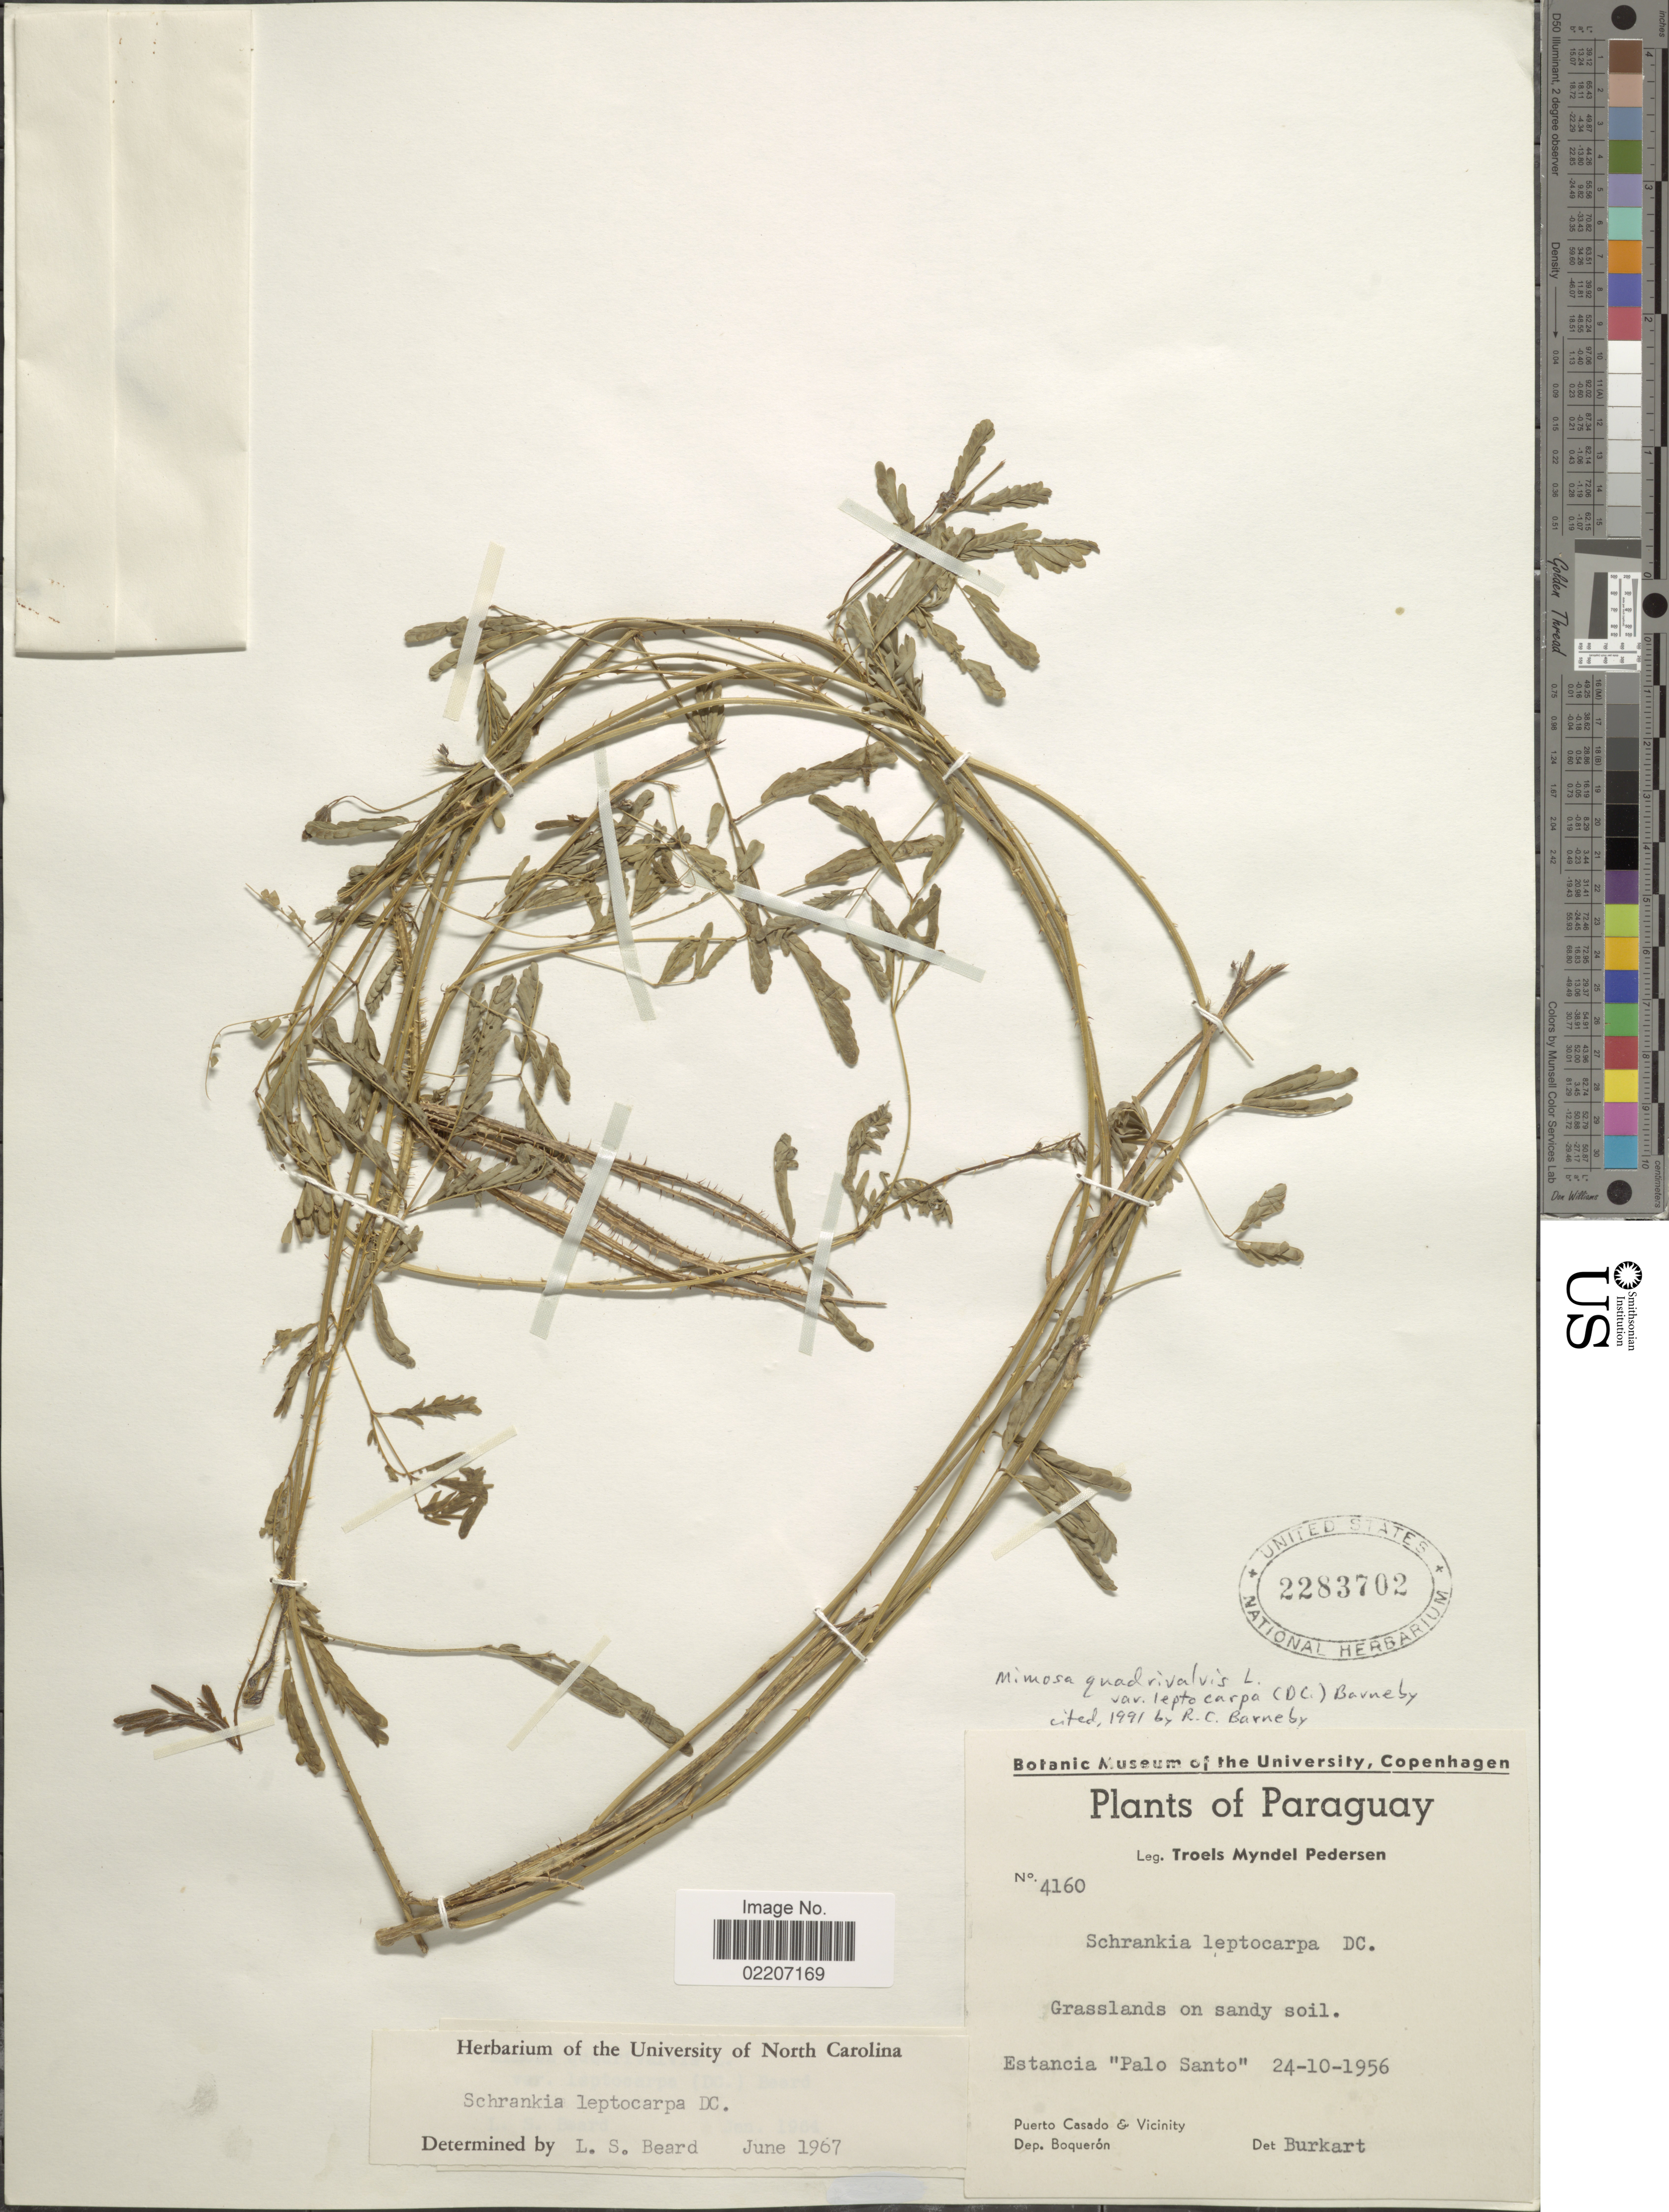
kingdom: Plantae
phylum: Tracheophyta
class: Magnoliopsida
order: Fabales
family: Fabaceae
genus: Mimosa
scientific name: Mimosa candollei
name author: R. Grether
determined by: Strong, Mark T., (BOT), Smithsonian Institution - National Museum of Natural History (UNITED STATES)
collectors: T. Pederson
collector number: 4160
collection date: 1956-10-24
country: Paraguay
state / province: Boqueron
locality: Estancia "Palo Santo" , Puerto Casado & Vicinity, Dep. Boqueron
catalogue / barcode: US 2283702